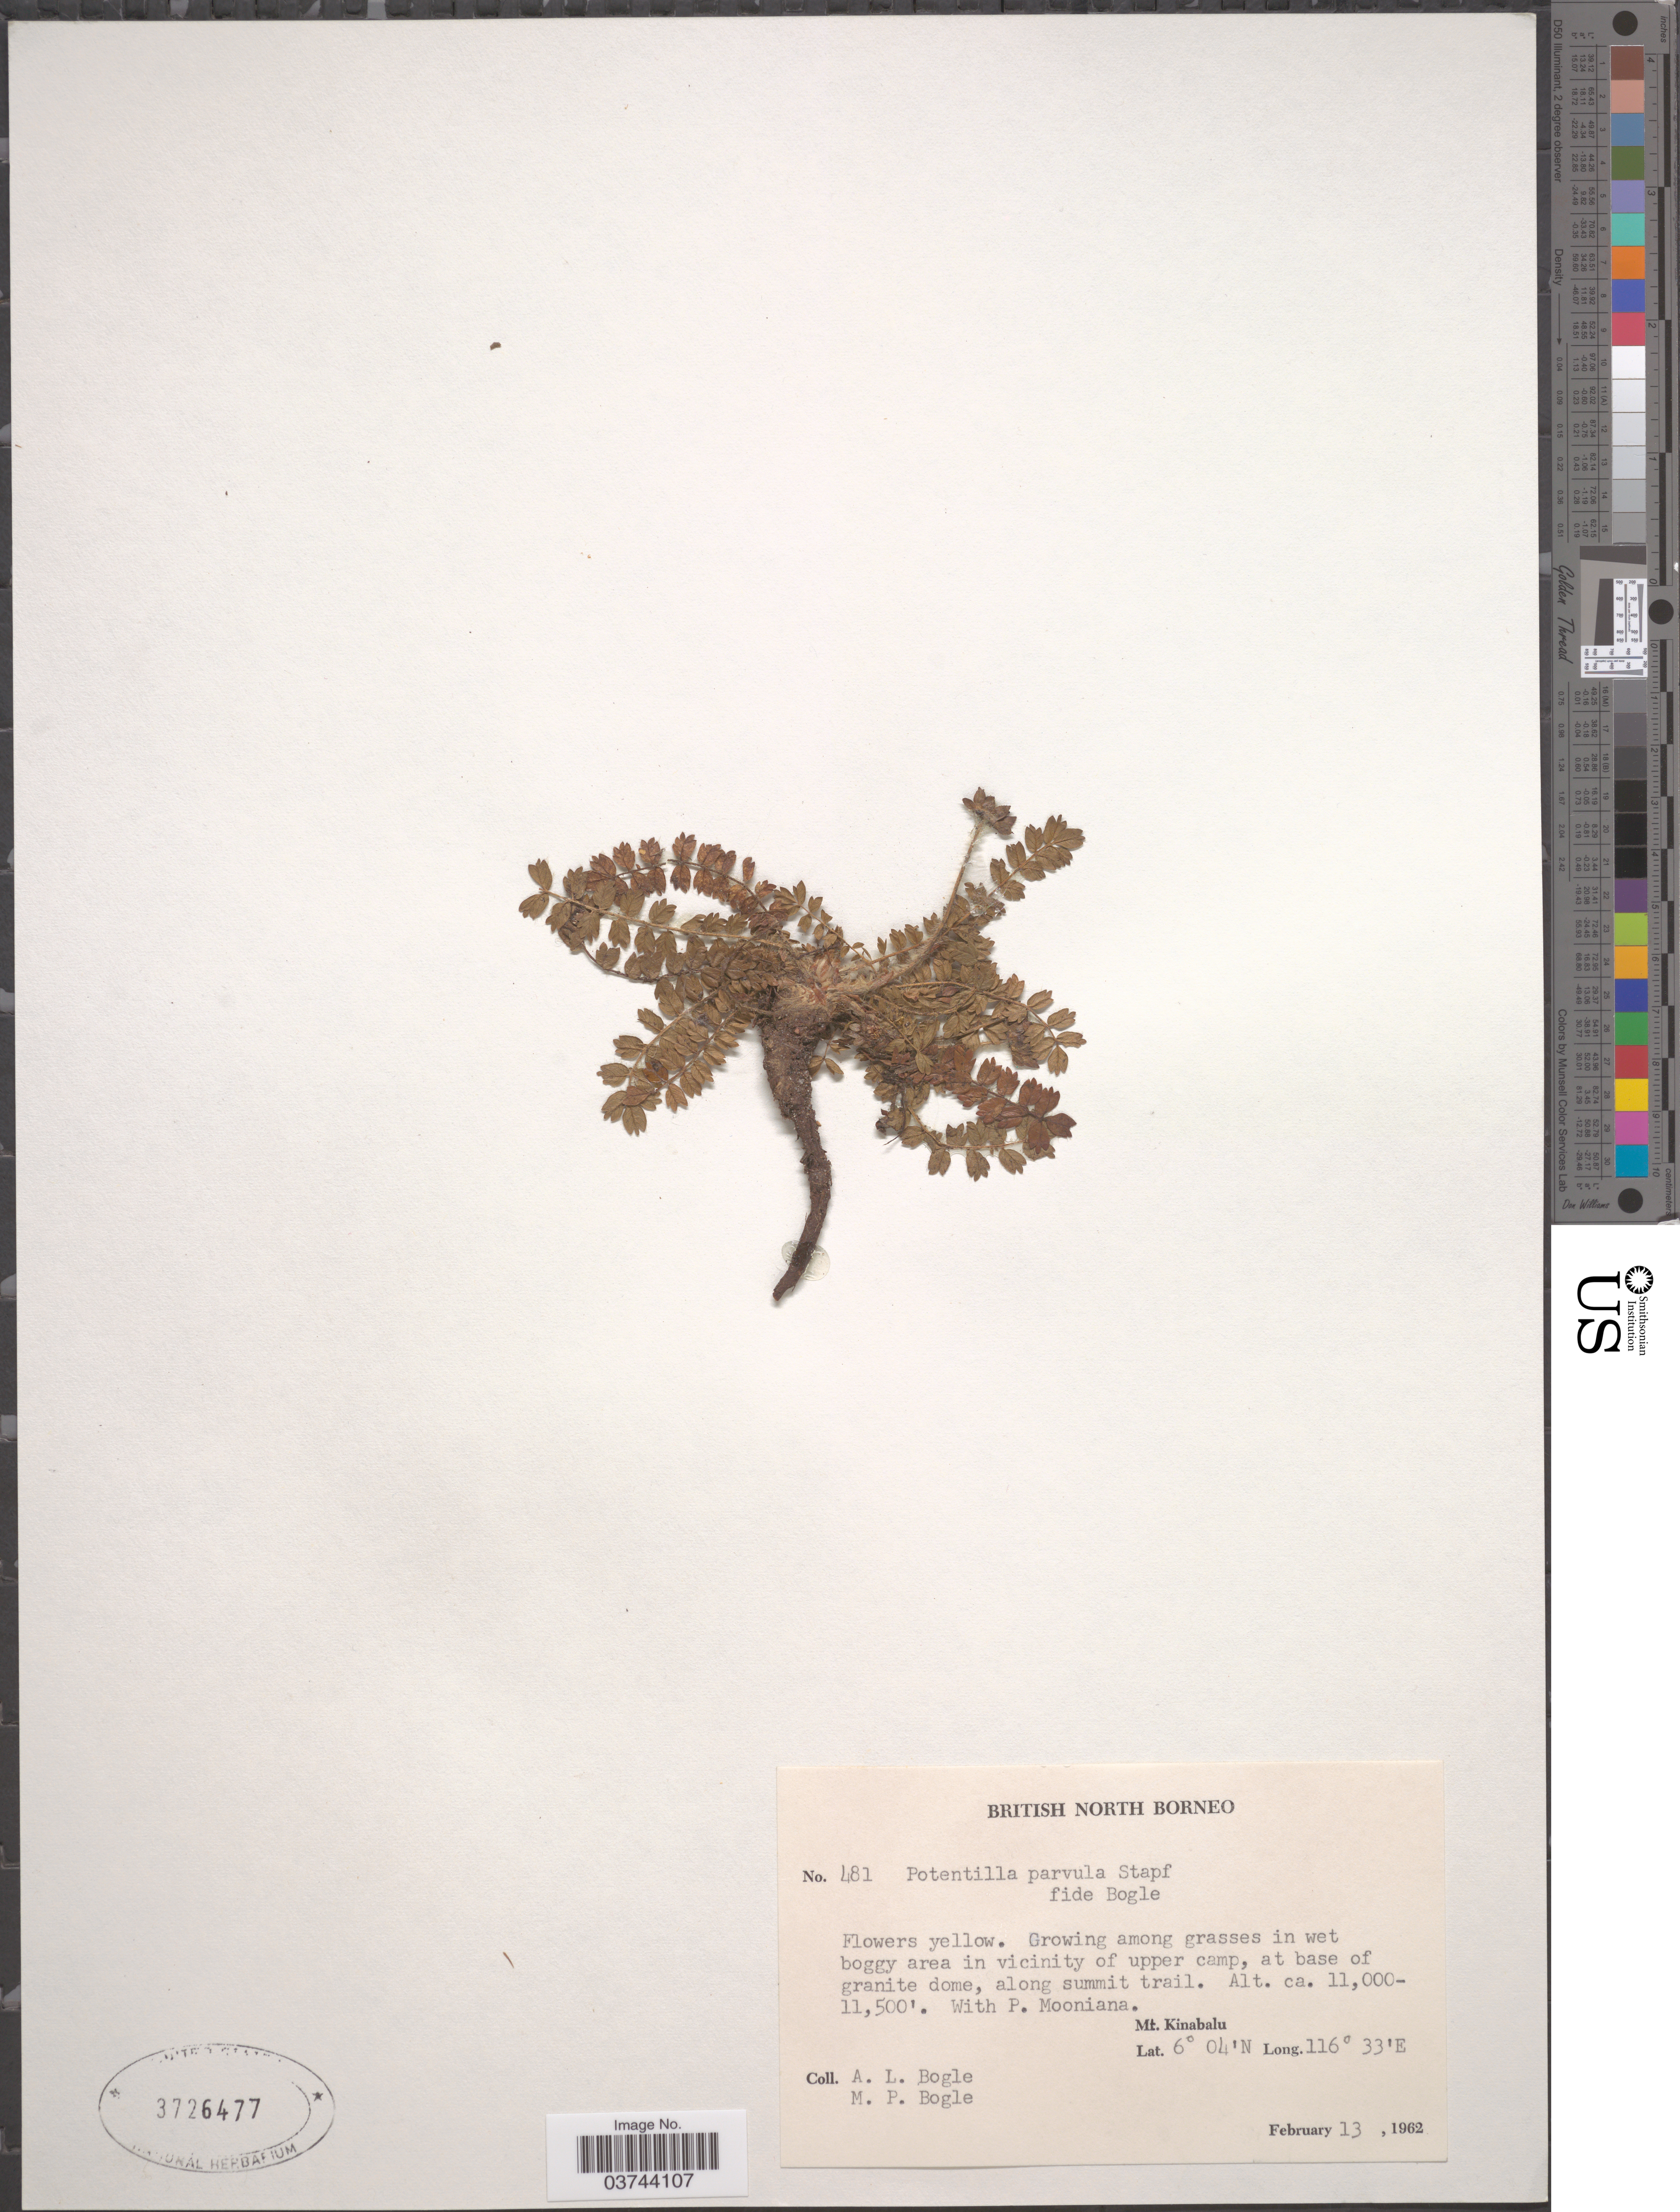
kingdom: Plantae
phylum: Tracheophyta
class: Magnoliopsida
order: Rosales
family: Rosaceae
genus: Potentilla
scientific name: Potentilla parvula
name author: Hook. f. ex Stapf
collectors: Bogle, A.L. & M. Bogle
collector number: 481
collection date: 1962-02-13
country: Malaysia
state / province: Sabah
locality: British North Borneo. Growing among grasses in wet boggy area in vicinity of upper camp, at base of granite dome, along summit trail. Mt. Kinabalu.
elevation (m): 3353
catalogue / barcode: US 3726477